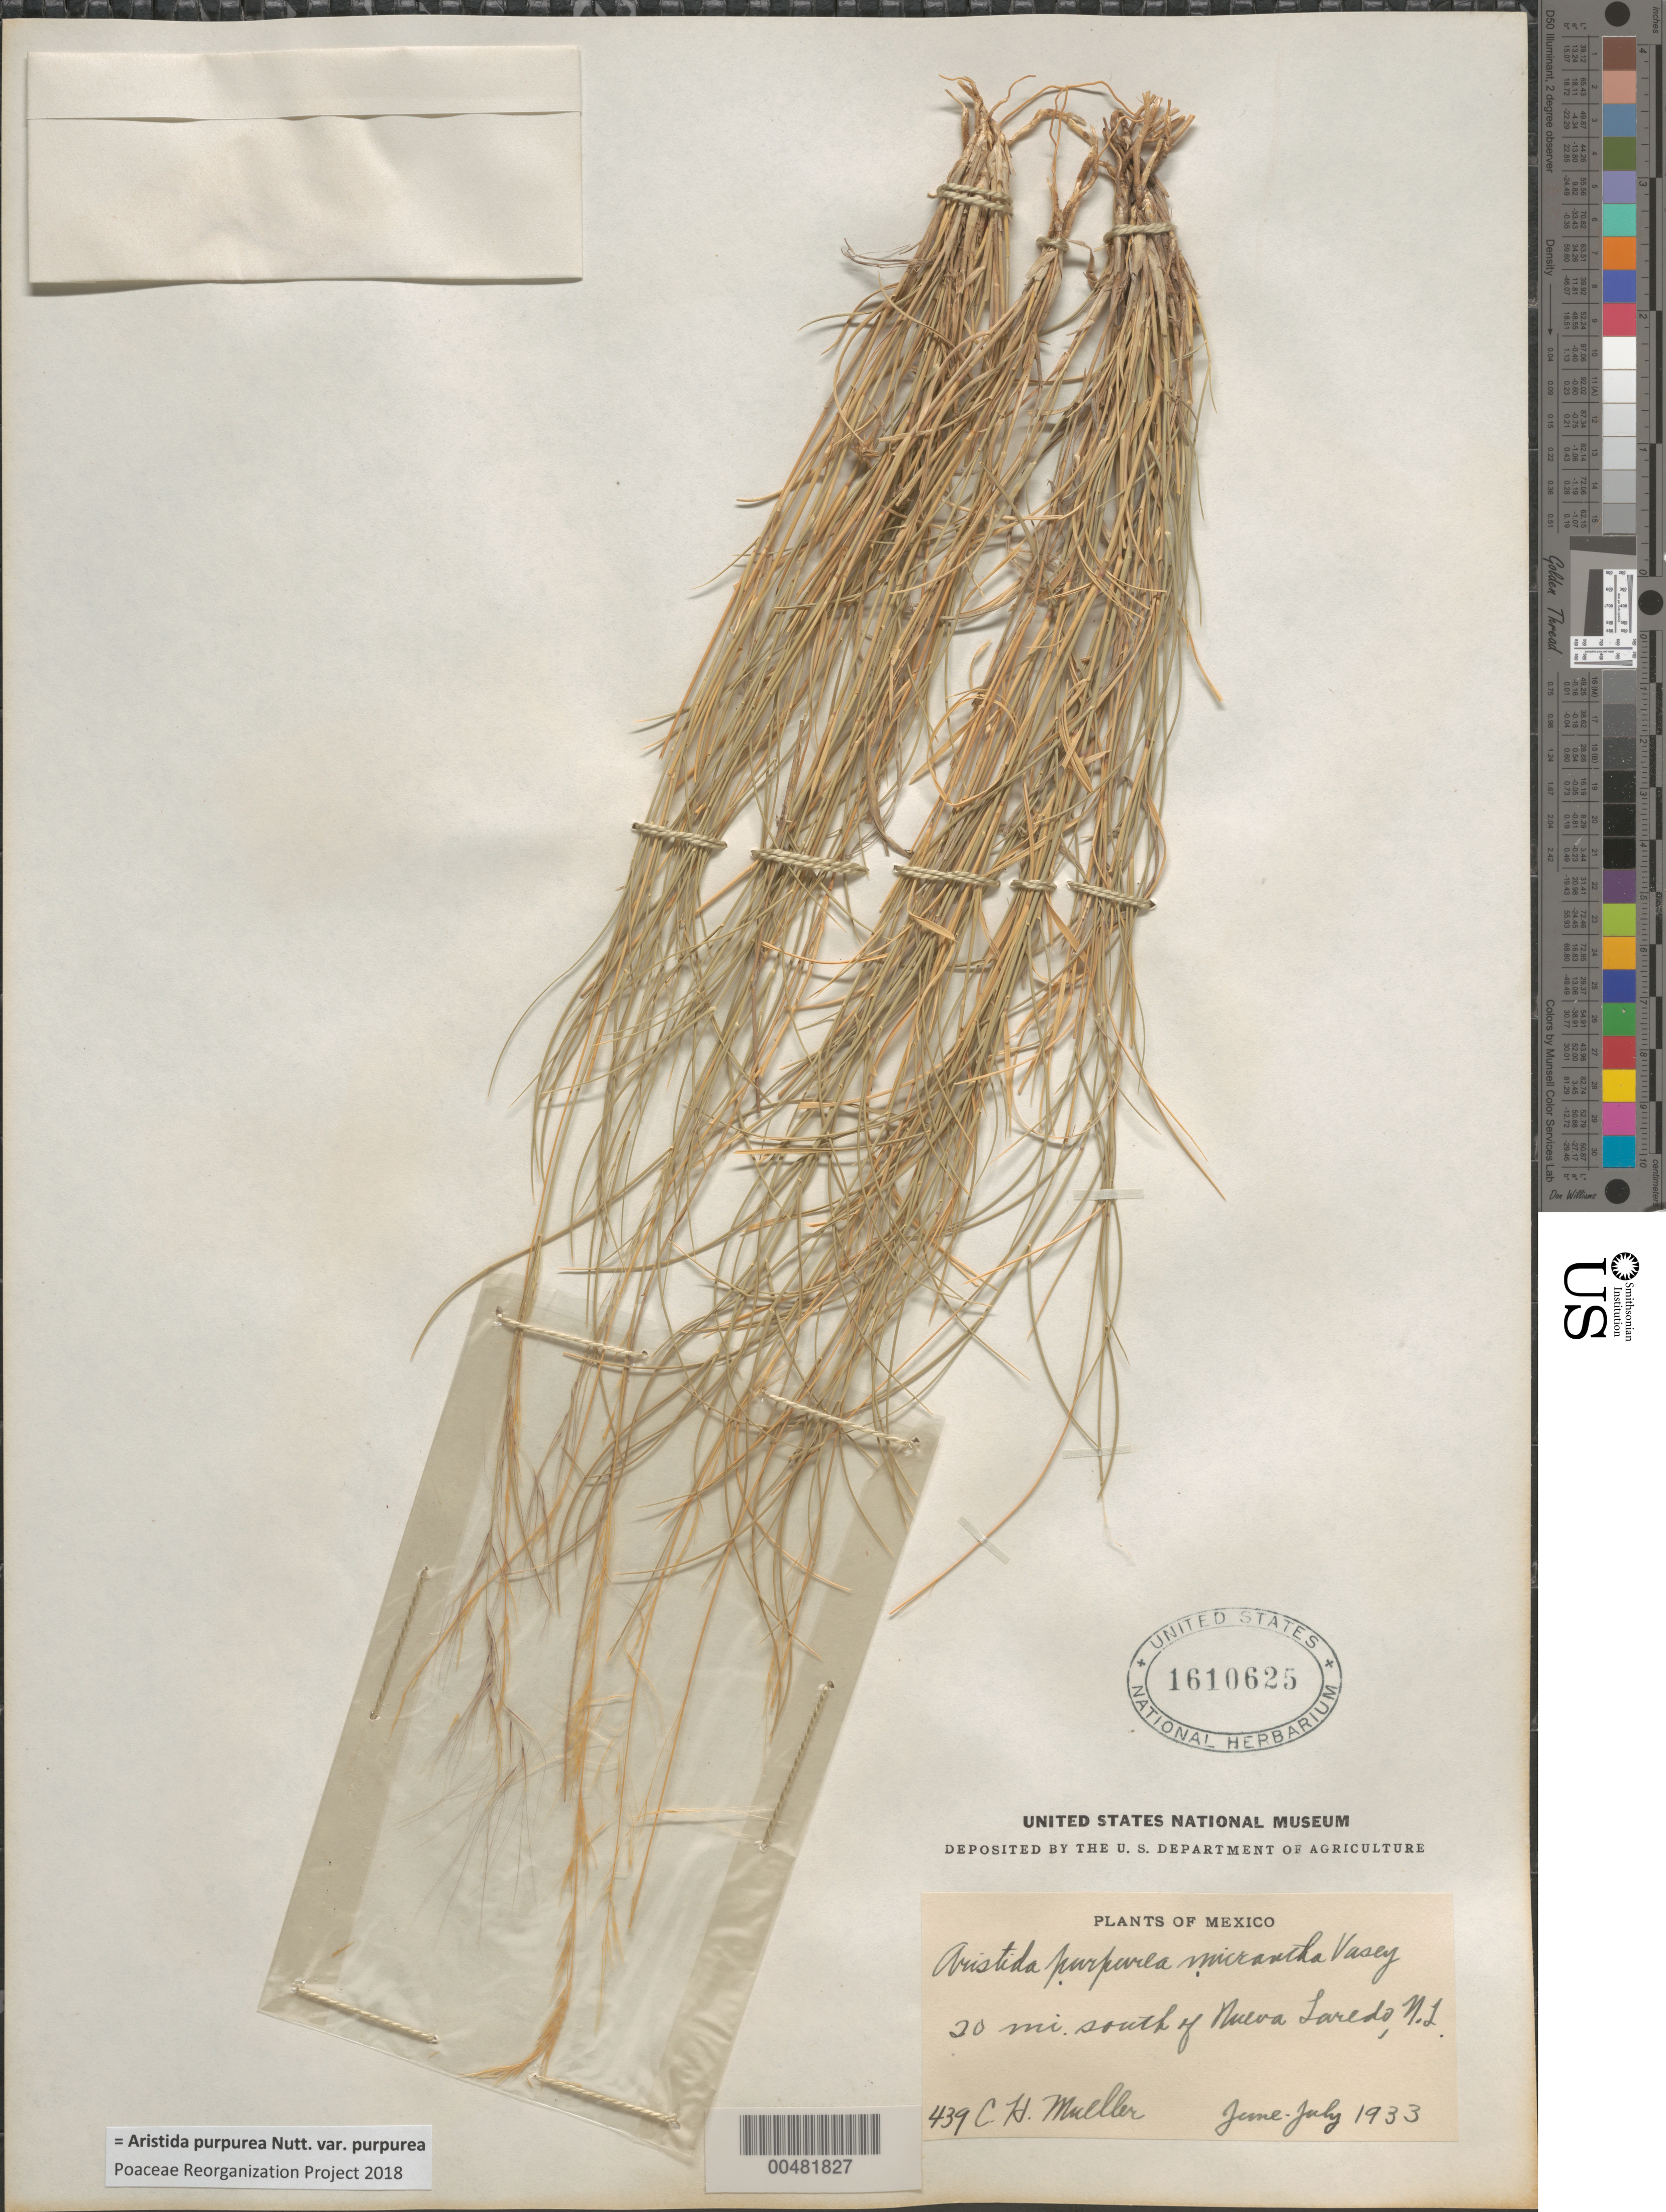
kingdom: Plantae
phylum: Tracheophyta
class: Liliopsida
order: Poales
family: Poaceae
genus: Aristida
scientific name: Aristida purpurea var. purpurea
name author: Nutt.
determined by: Poaceae Reorganization Project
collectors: C. H. Muller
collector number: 439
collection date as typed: Jun 1933 to -- Jul 1933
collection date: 1933-06/1933-07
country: Mexico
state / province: Nuevo León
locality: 20 mi S of Nueva Laredo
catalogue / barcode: US 1610625